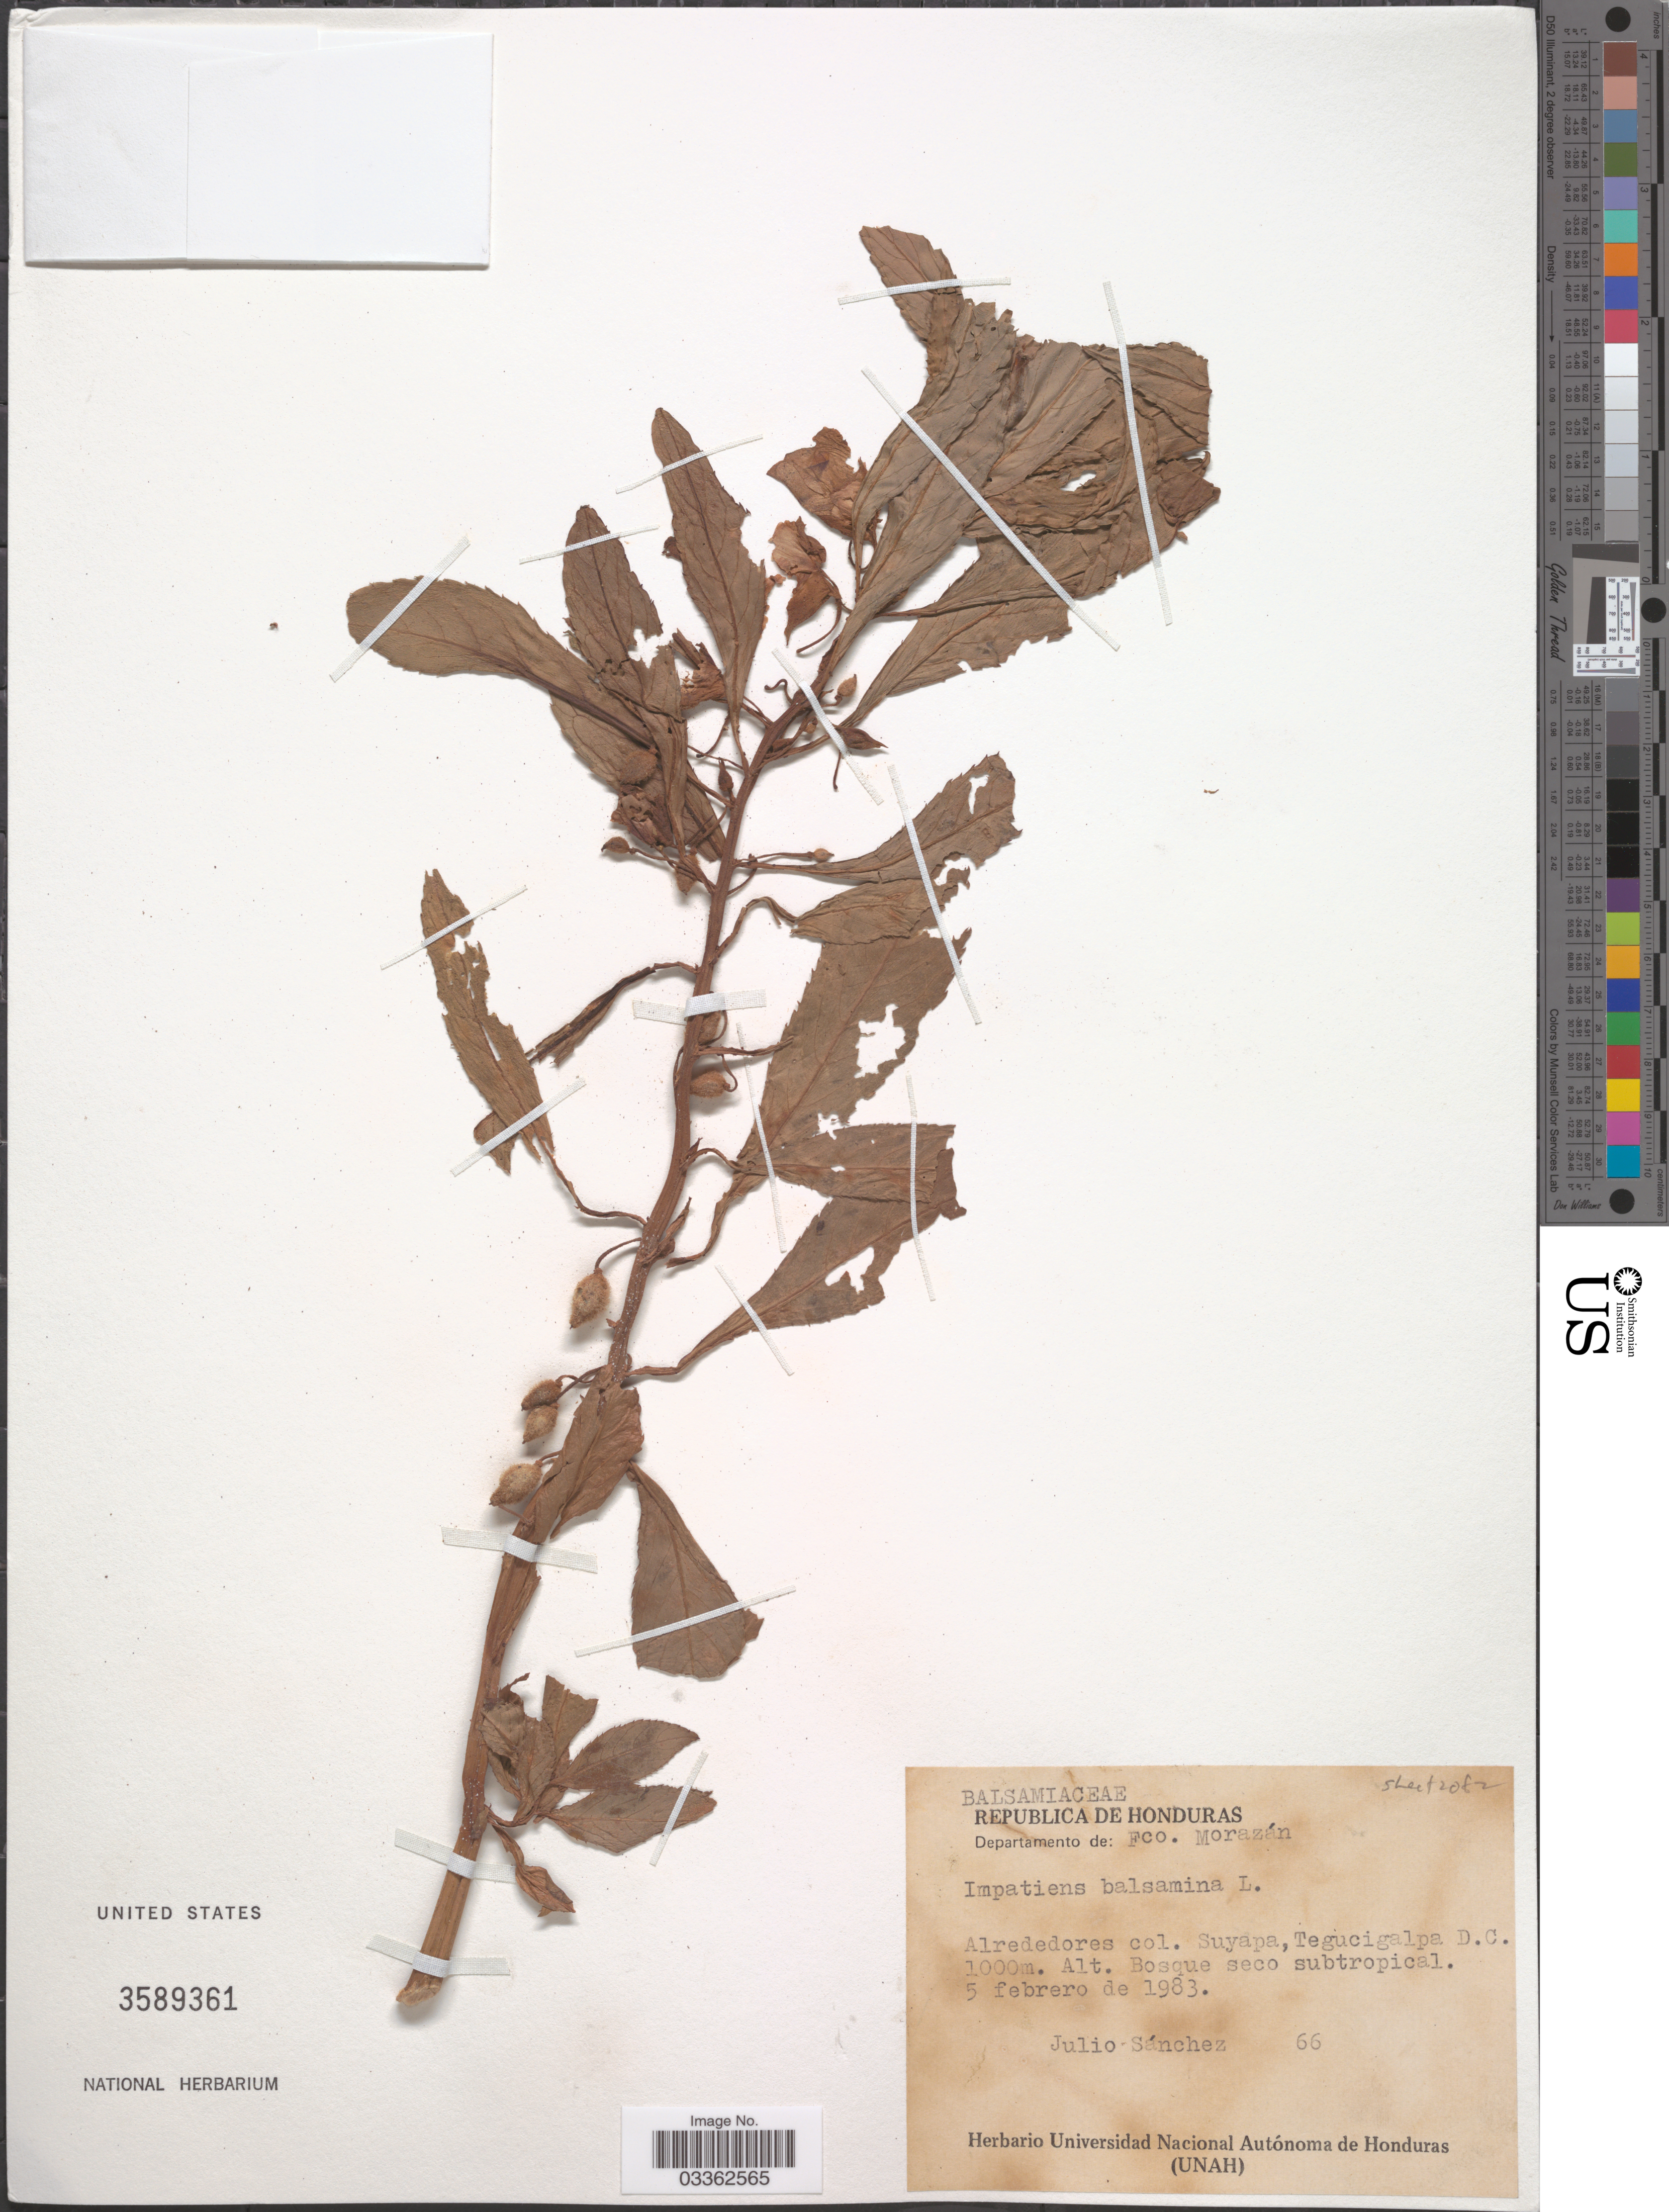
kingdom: Plantae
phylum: Tracheophyta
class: Magnoliopsida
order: Ericales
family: Balsaminaceae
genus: Impatiens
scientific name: Impatiens balsamina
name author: L.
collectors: J. Sánchez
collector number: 66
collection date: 1983-02-05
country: Honduras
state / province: Fco. Morazán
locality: Departamento de: Fco. Morazán. Alrededores col. Suyapa, Tegucigalpa D.C.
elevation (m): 1000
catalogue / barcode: US 3589361